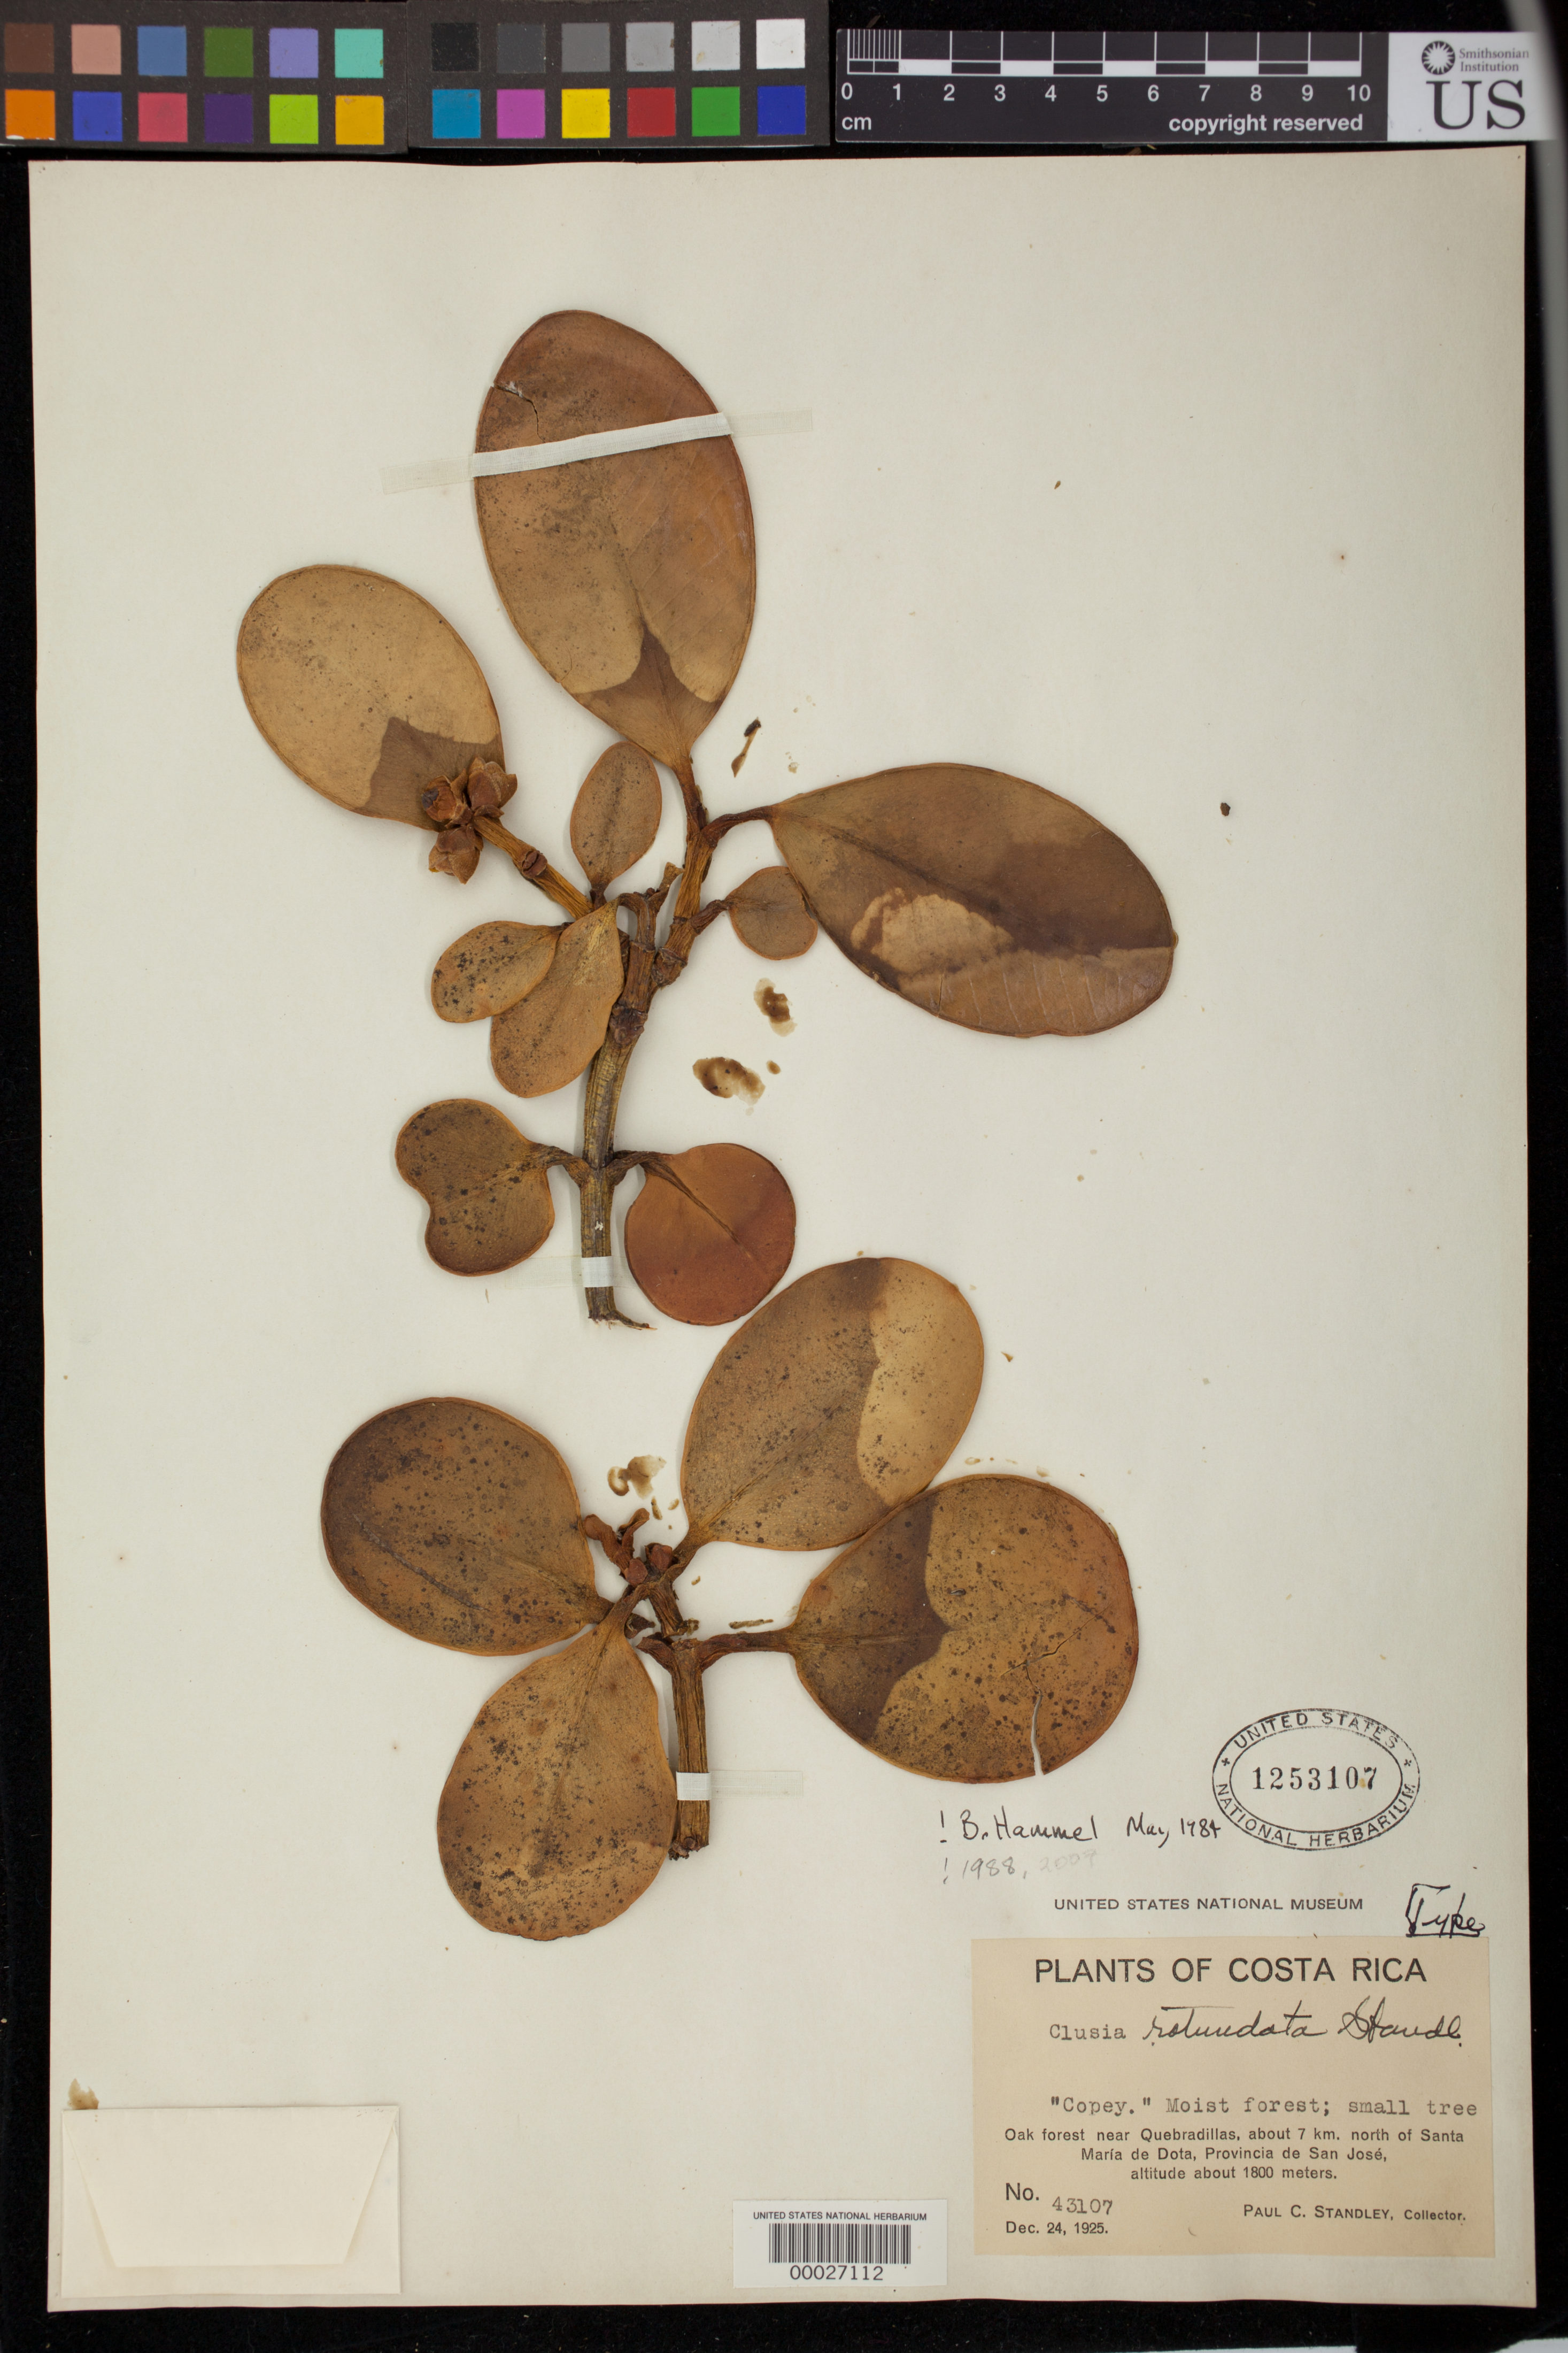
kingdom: Plantae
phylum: Tracheophyta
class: Magnoliopsida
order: Malpighiales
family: Clusiaceae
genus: Clusia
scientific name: Clusia rotundata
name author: Standl.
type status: Holotype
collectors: P. C. Standley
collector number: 43107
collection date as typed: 24 Dec 1925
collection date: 1925-12-24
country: Costa Rica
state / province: San José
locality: Near Quebradillas.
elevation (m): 1800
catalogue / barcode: US 1253107